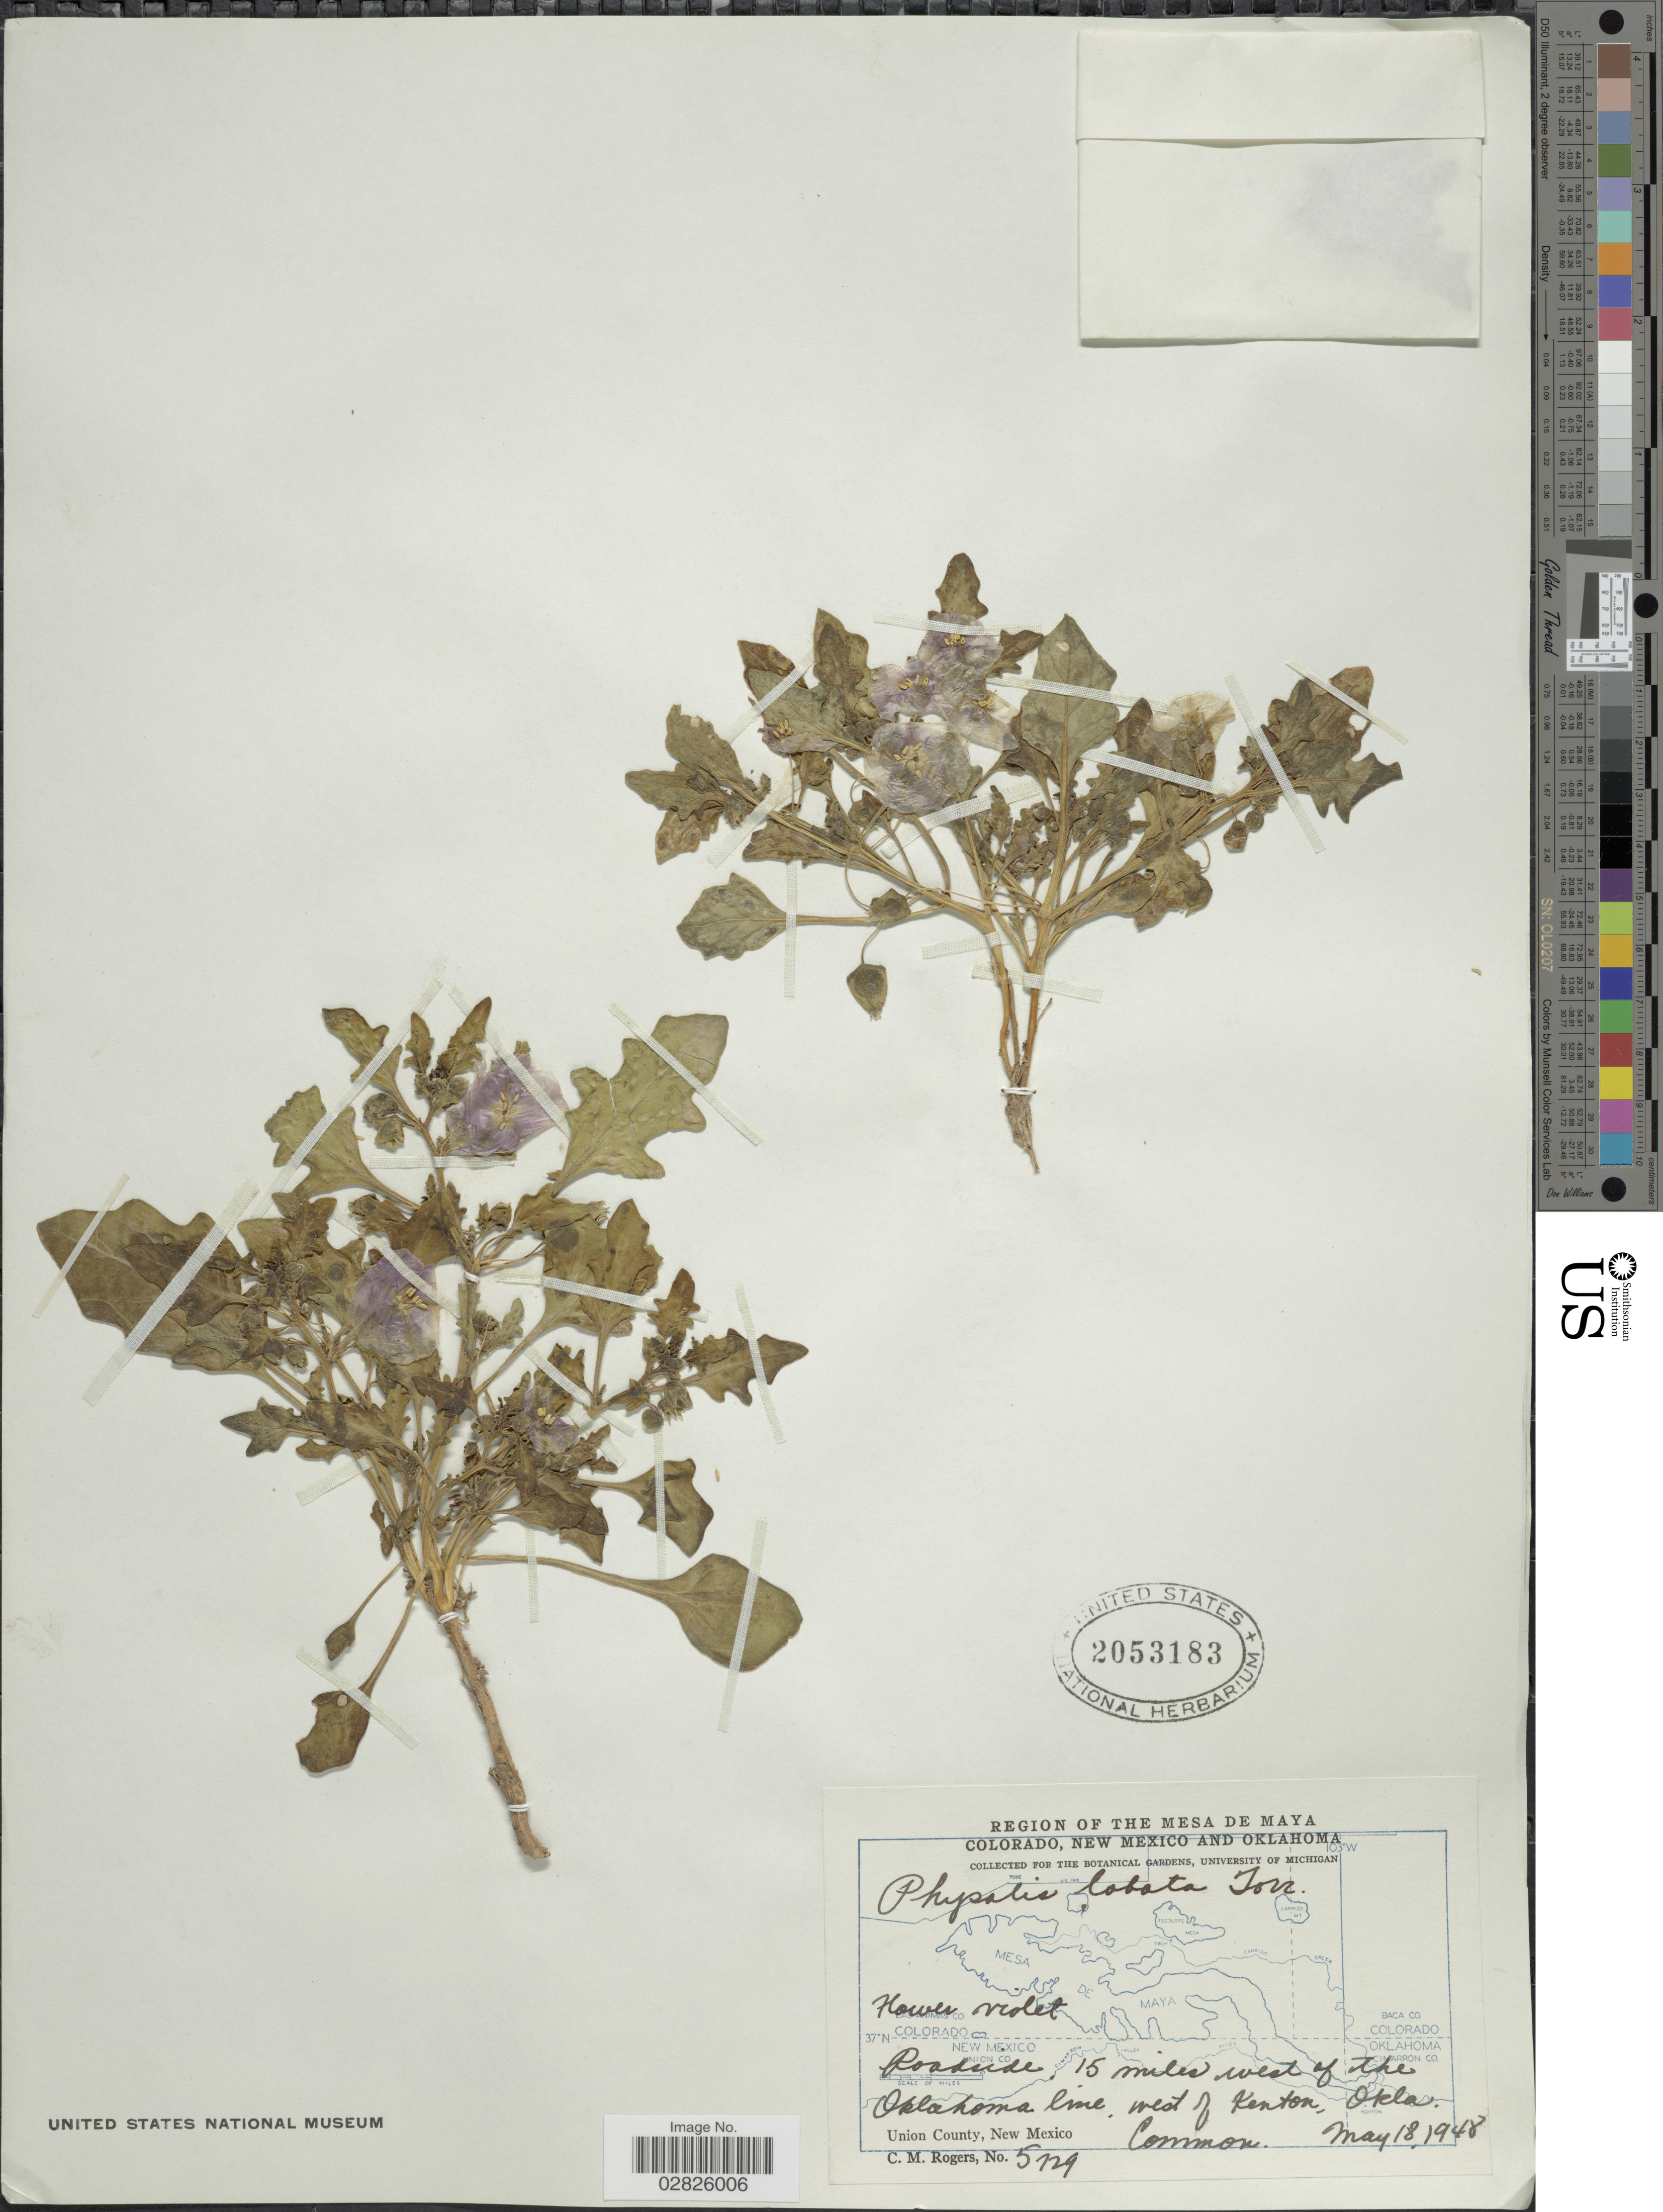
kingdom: Plantae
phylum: Tracheophyta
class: Magnoliopsida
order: Solanales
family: Solanaceae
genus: Quincula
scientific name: Quincula lobata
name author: (Torr.) Raf.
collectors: C. M. Rogers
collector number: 5729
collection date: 1948-05-18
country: United States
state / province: Oklahoma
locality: Region of the Mesa de Maya. Roadside. 15 miles west of the Oklahoma line, west of Kenton. Union County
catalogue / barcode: US 2053183